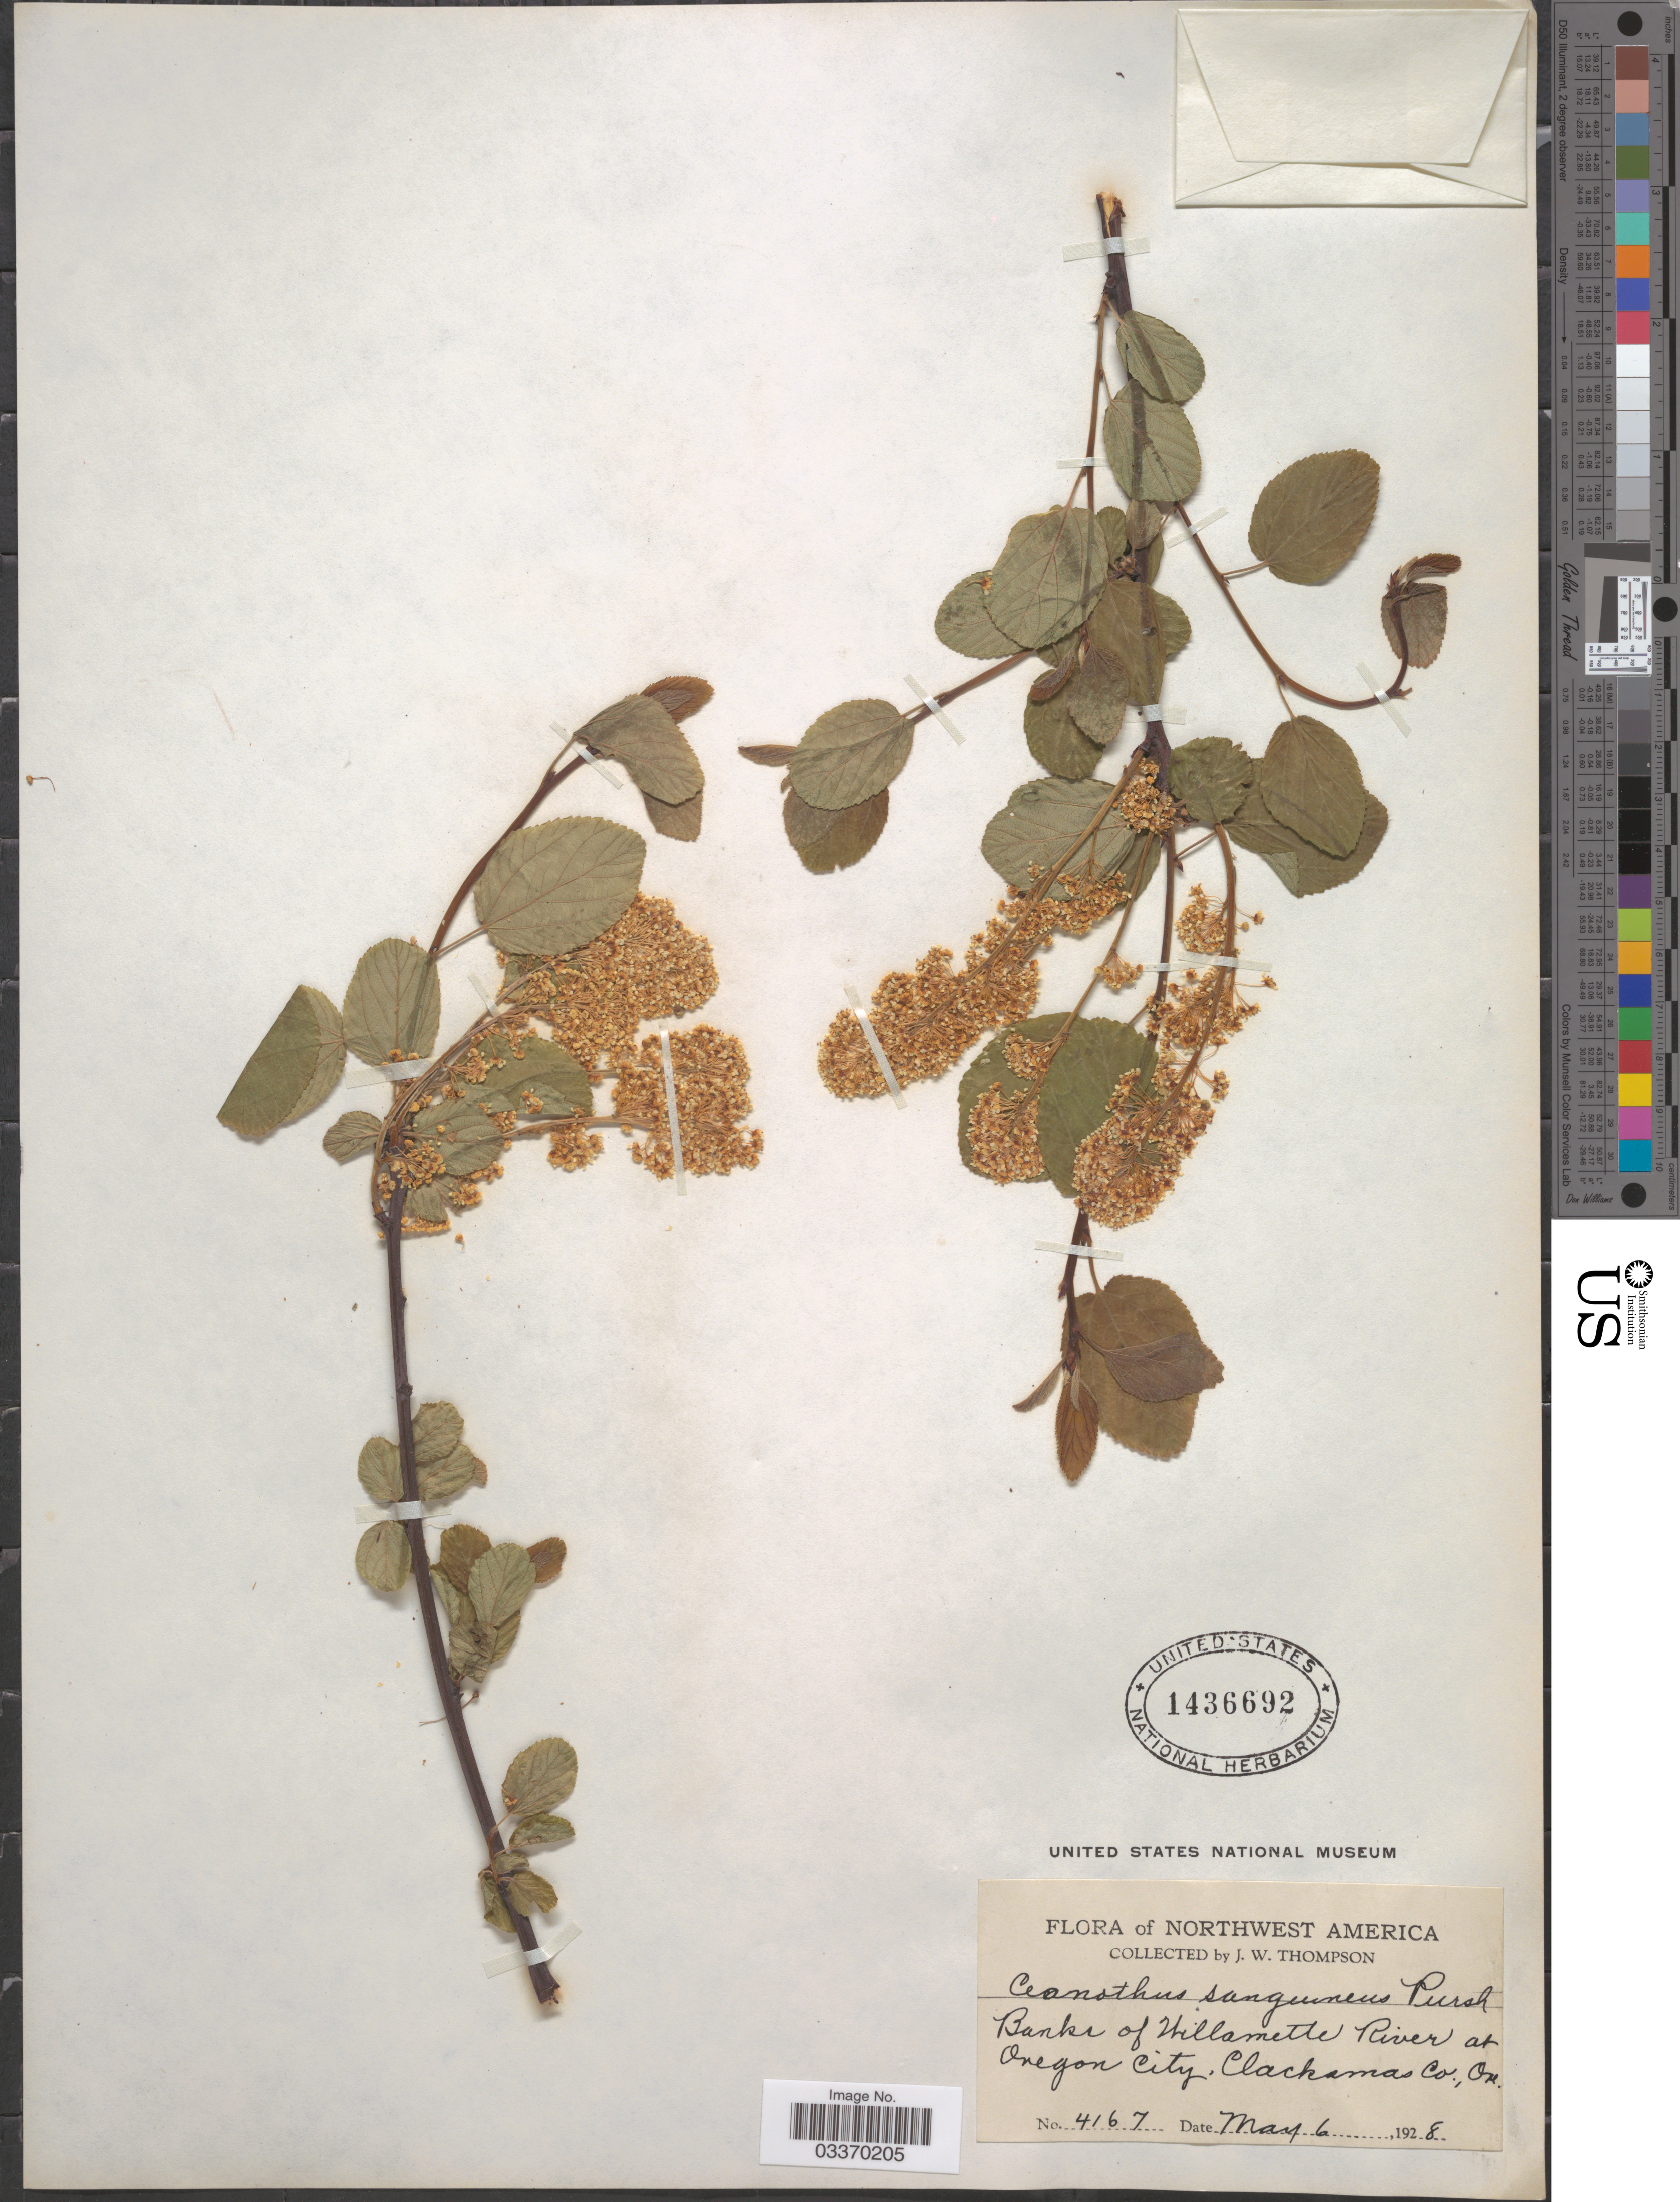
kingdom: Plantae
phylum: Tracheophyta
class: Magnoliopsida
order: Rosales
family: Rhamnaceae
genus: Ceanothus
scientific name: Ceanothus sanguineus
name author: Pursh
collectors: J. Thompson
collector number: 4167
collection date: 1928-05-06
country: United States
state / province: Oregon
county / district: Clackamas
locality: Northwest America, Banks of Willamette River at Oregon City, Clackamas Co.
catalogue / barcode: US 1436692